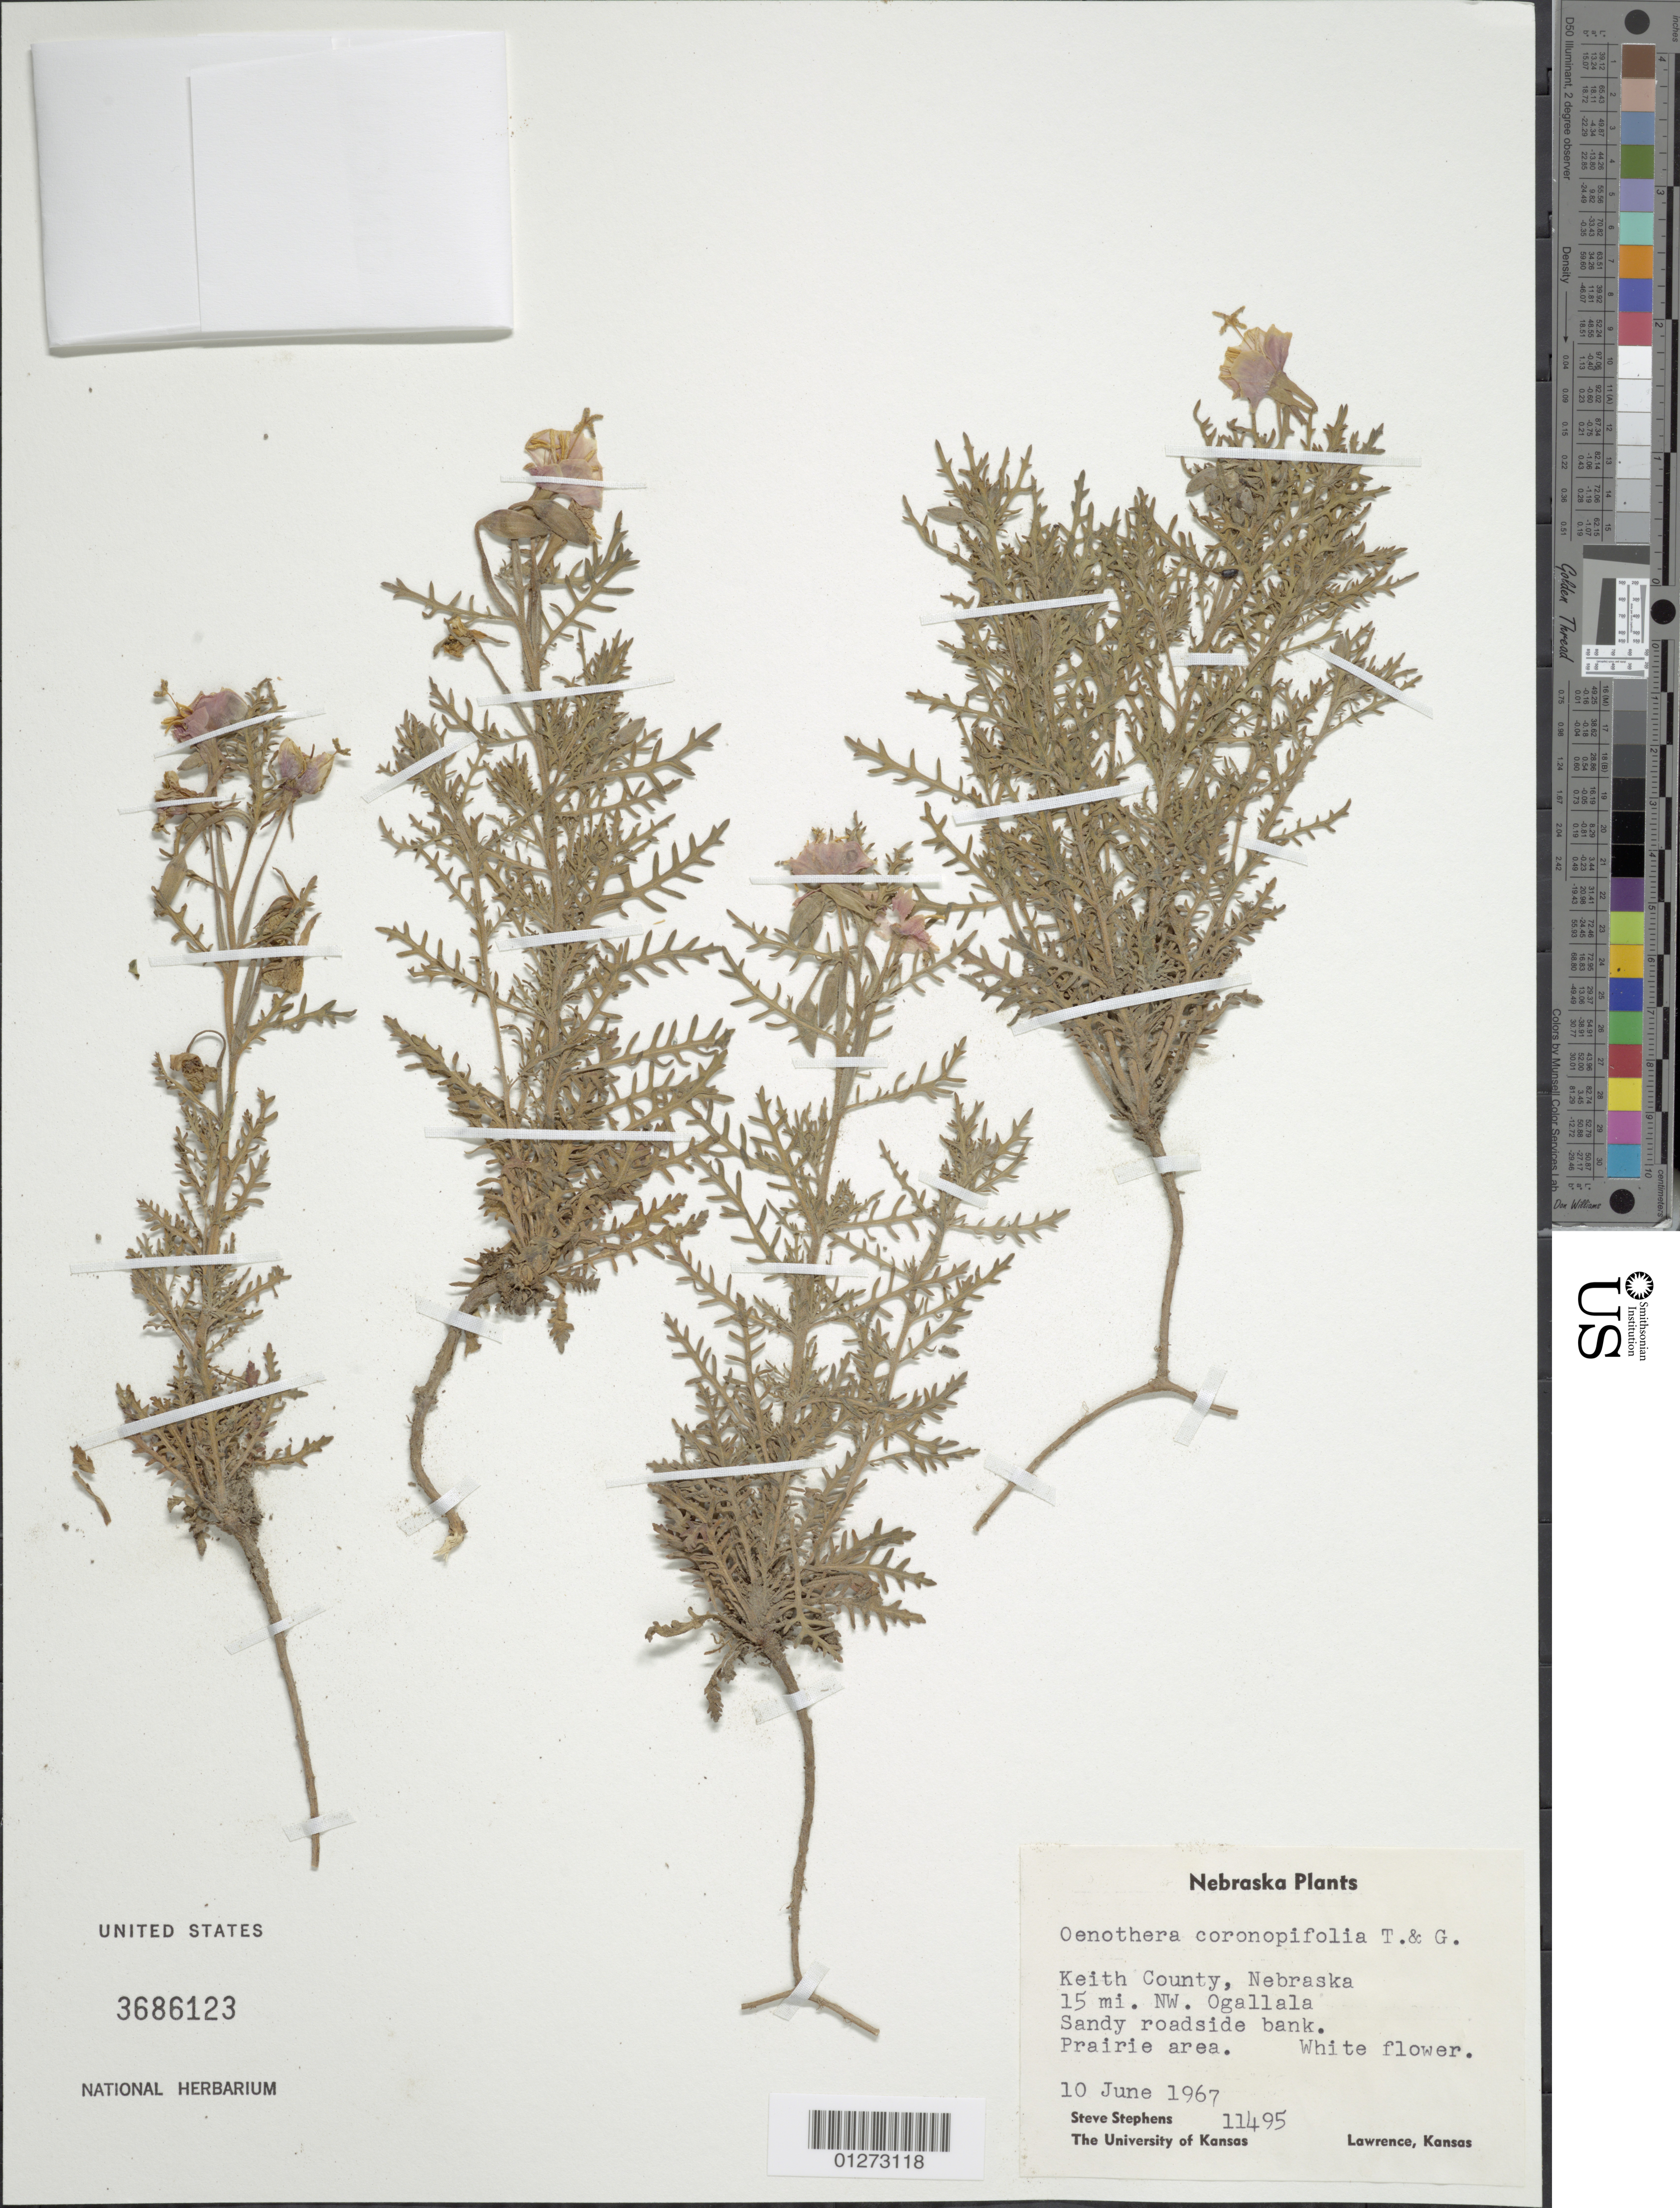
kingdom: Plantae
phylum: Tracheophyta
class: Magnoliopsida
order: Myrtales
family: Onagraceae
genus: Oenothera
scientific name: Oenothera coronopifolia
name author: Torr. & A. Gray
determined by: Wagner, W. L., (BOT), Smithsonian Institution - National Museum of Natural History (UNITED STATES)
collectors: S. Stephens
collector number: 11495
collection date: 1967-06-10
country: United States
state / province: Nebraska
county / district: Keith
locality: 15 mi. NW Ogallala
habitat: Sandy roadside bank, prairie bank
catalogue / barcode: US 3686123